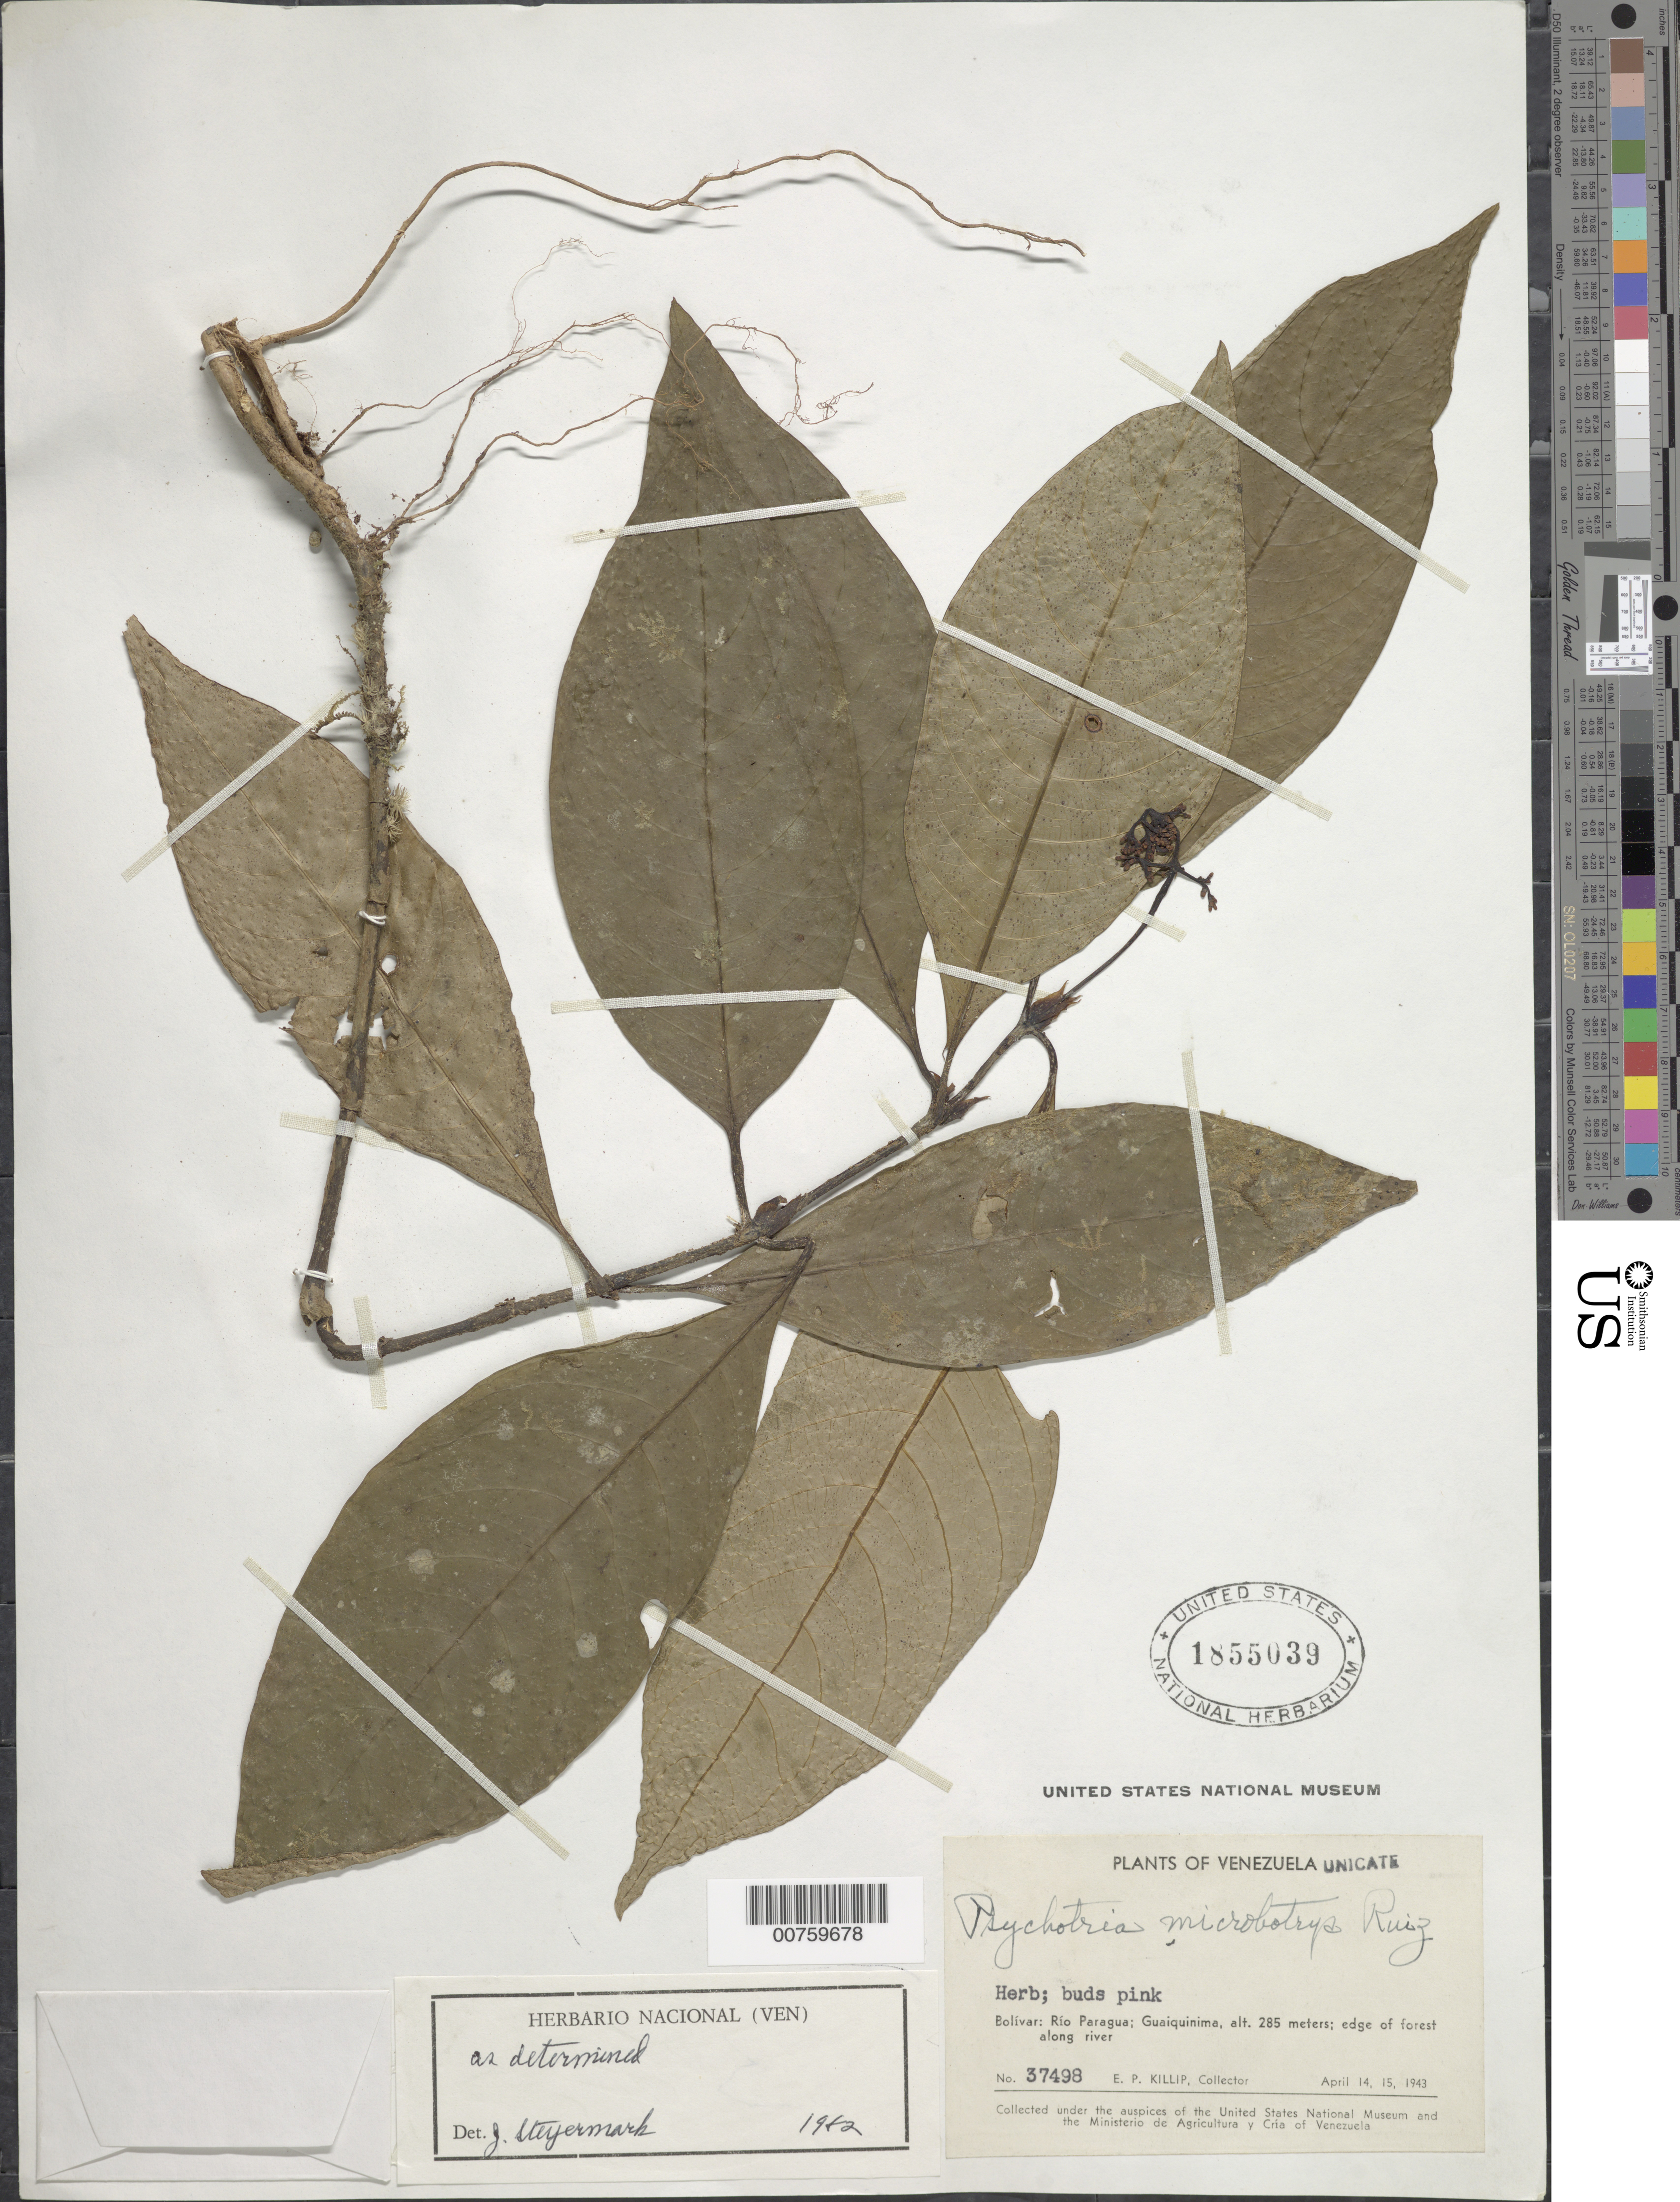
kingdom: Plantae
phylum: Tracheophyta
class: Magnoliopsida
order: Gentianales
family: Rubiaceae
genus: Psychotria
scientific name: Psychotria microbotrys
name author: Ruiz ex Standl.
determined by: Steyermark, Julian A., (VEN)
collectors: E. P. Killip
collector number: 37498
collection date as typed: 14-Apr-43 to 15-Apr-43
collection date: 1943-04-14/1943-04-15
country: Venezuela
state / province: Bolívar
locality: Guaiquinima, Río Paragua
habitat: Edge of forest along river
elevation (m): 285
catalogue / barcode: US 1855039